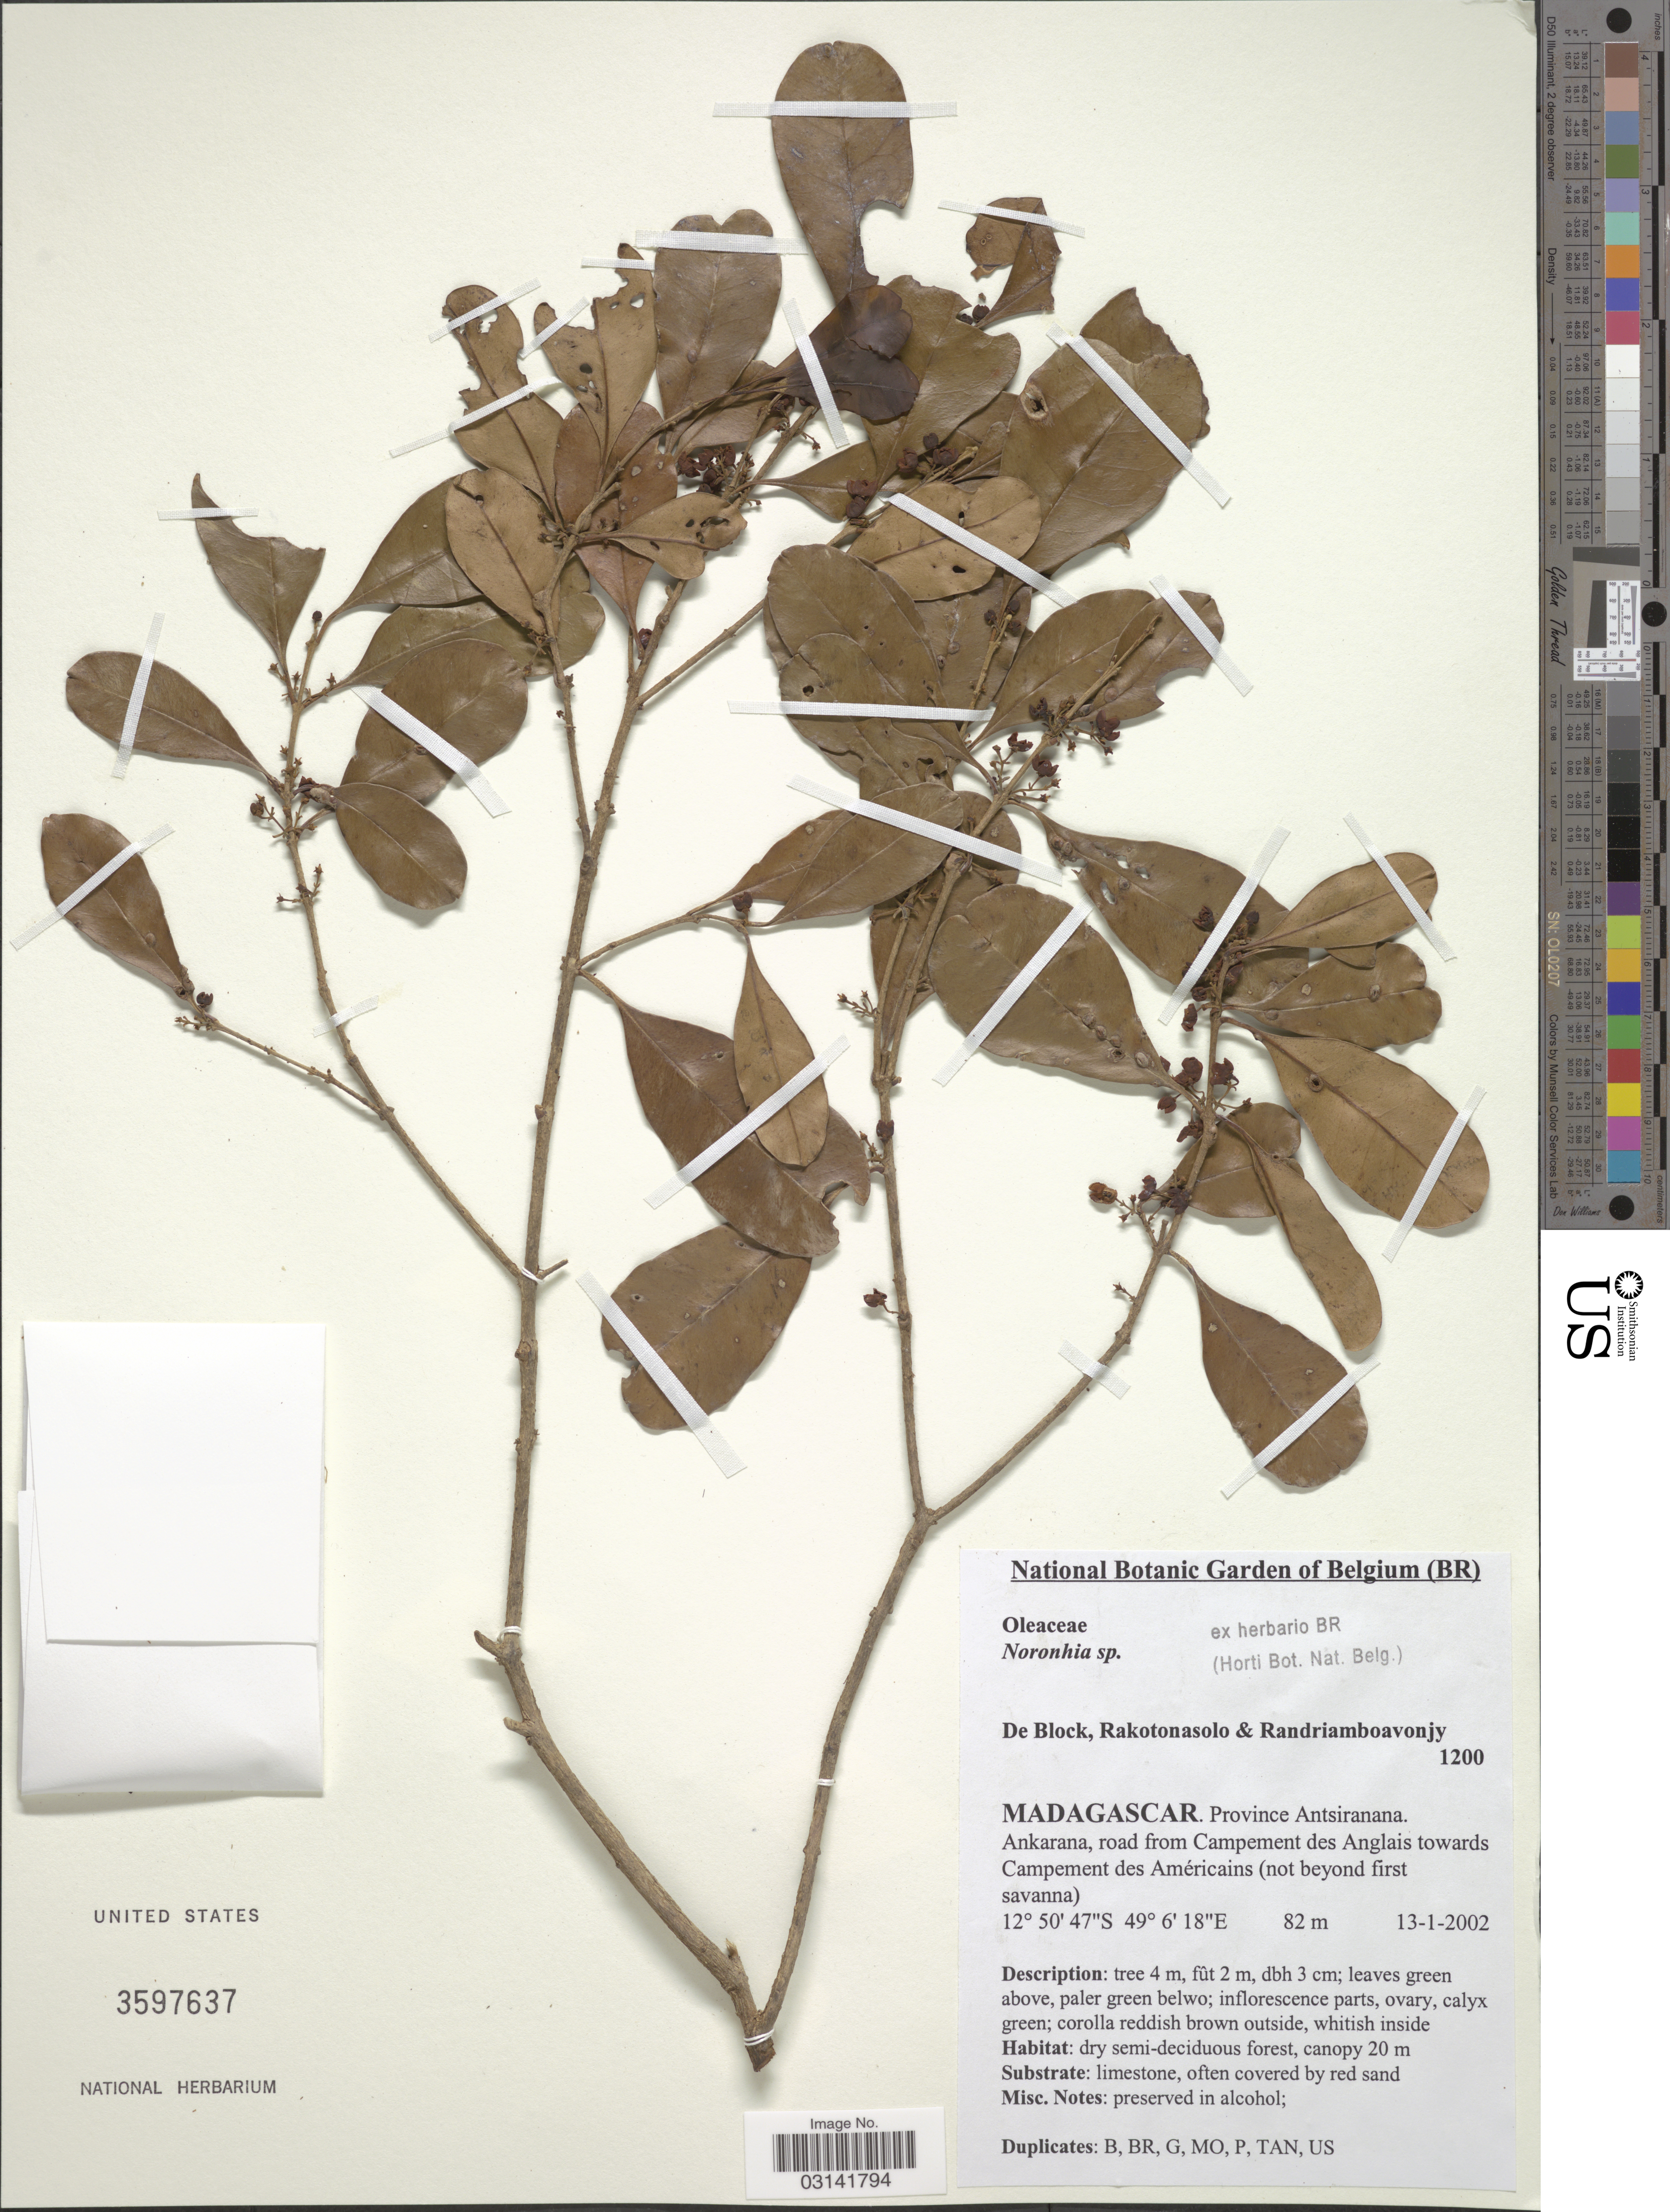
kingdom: Plantae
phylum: Tracheophyta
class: Magnoliopsida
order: Lamiales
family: Oleaceae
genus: Noronhia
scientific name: Noronhia sp.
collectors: De Block, Rakotonasolo & Randriamboavonjy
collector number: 1200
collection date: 2002-01-13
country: Madagascar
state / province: Diana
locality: Ankarana, road from Campement des Anglais towards Campement des Américains (not beyond first savanna).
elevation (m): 82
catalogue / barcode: US 3597637